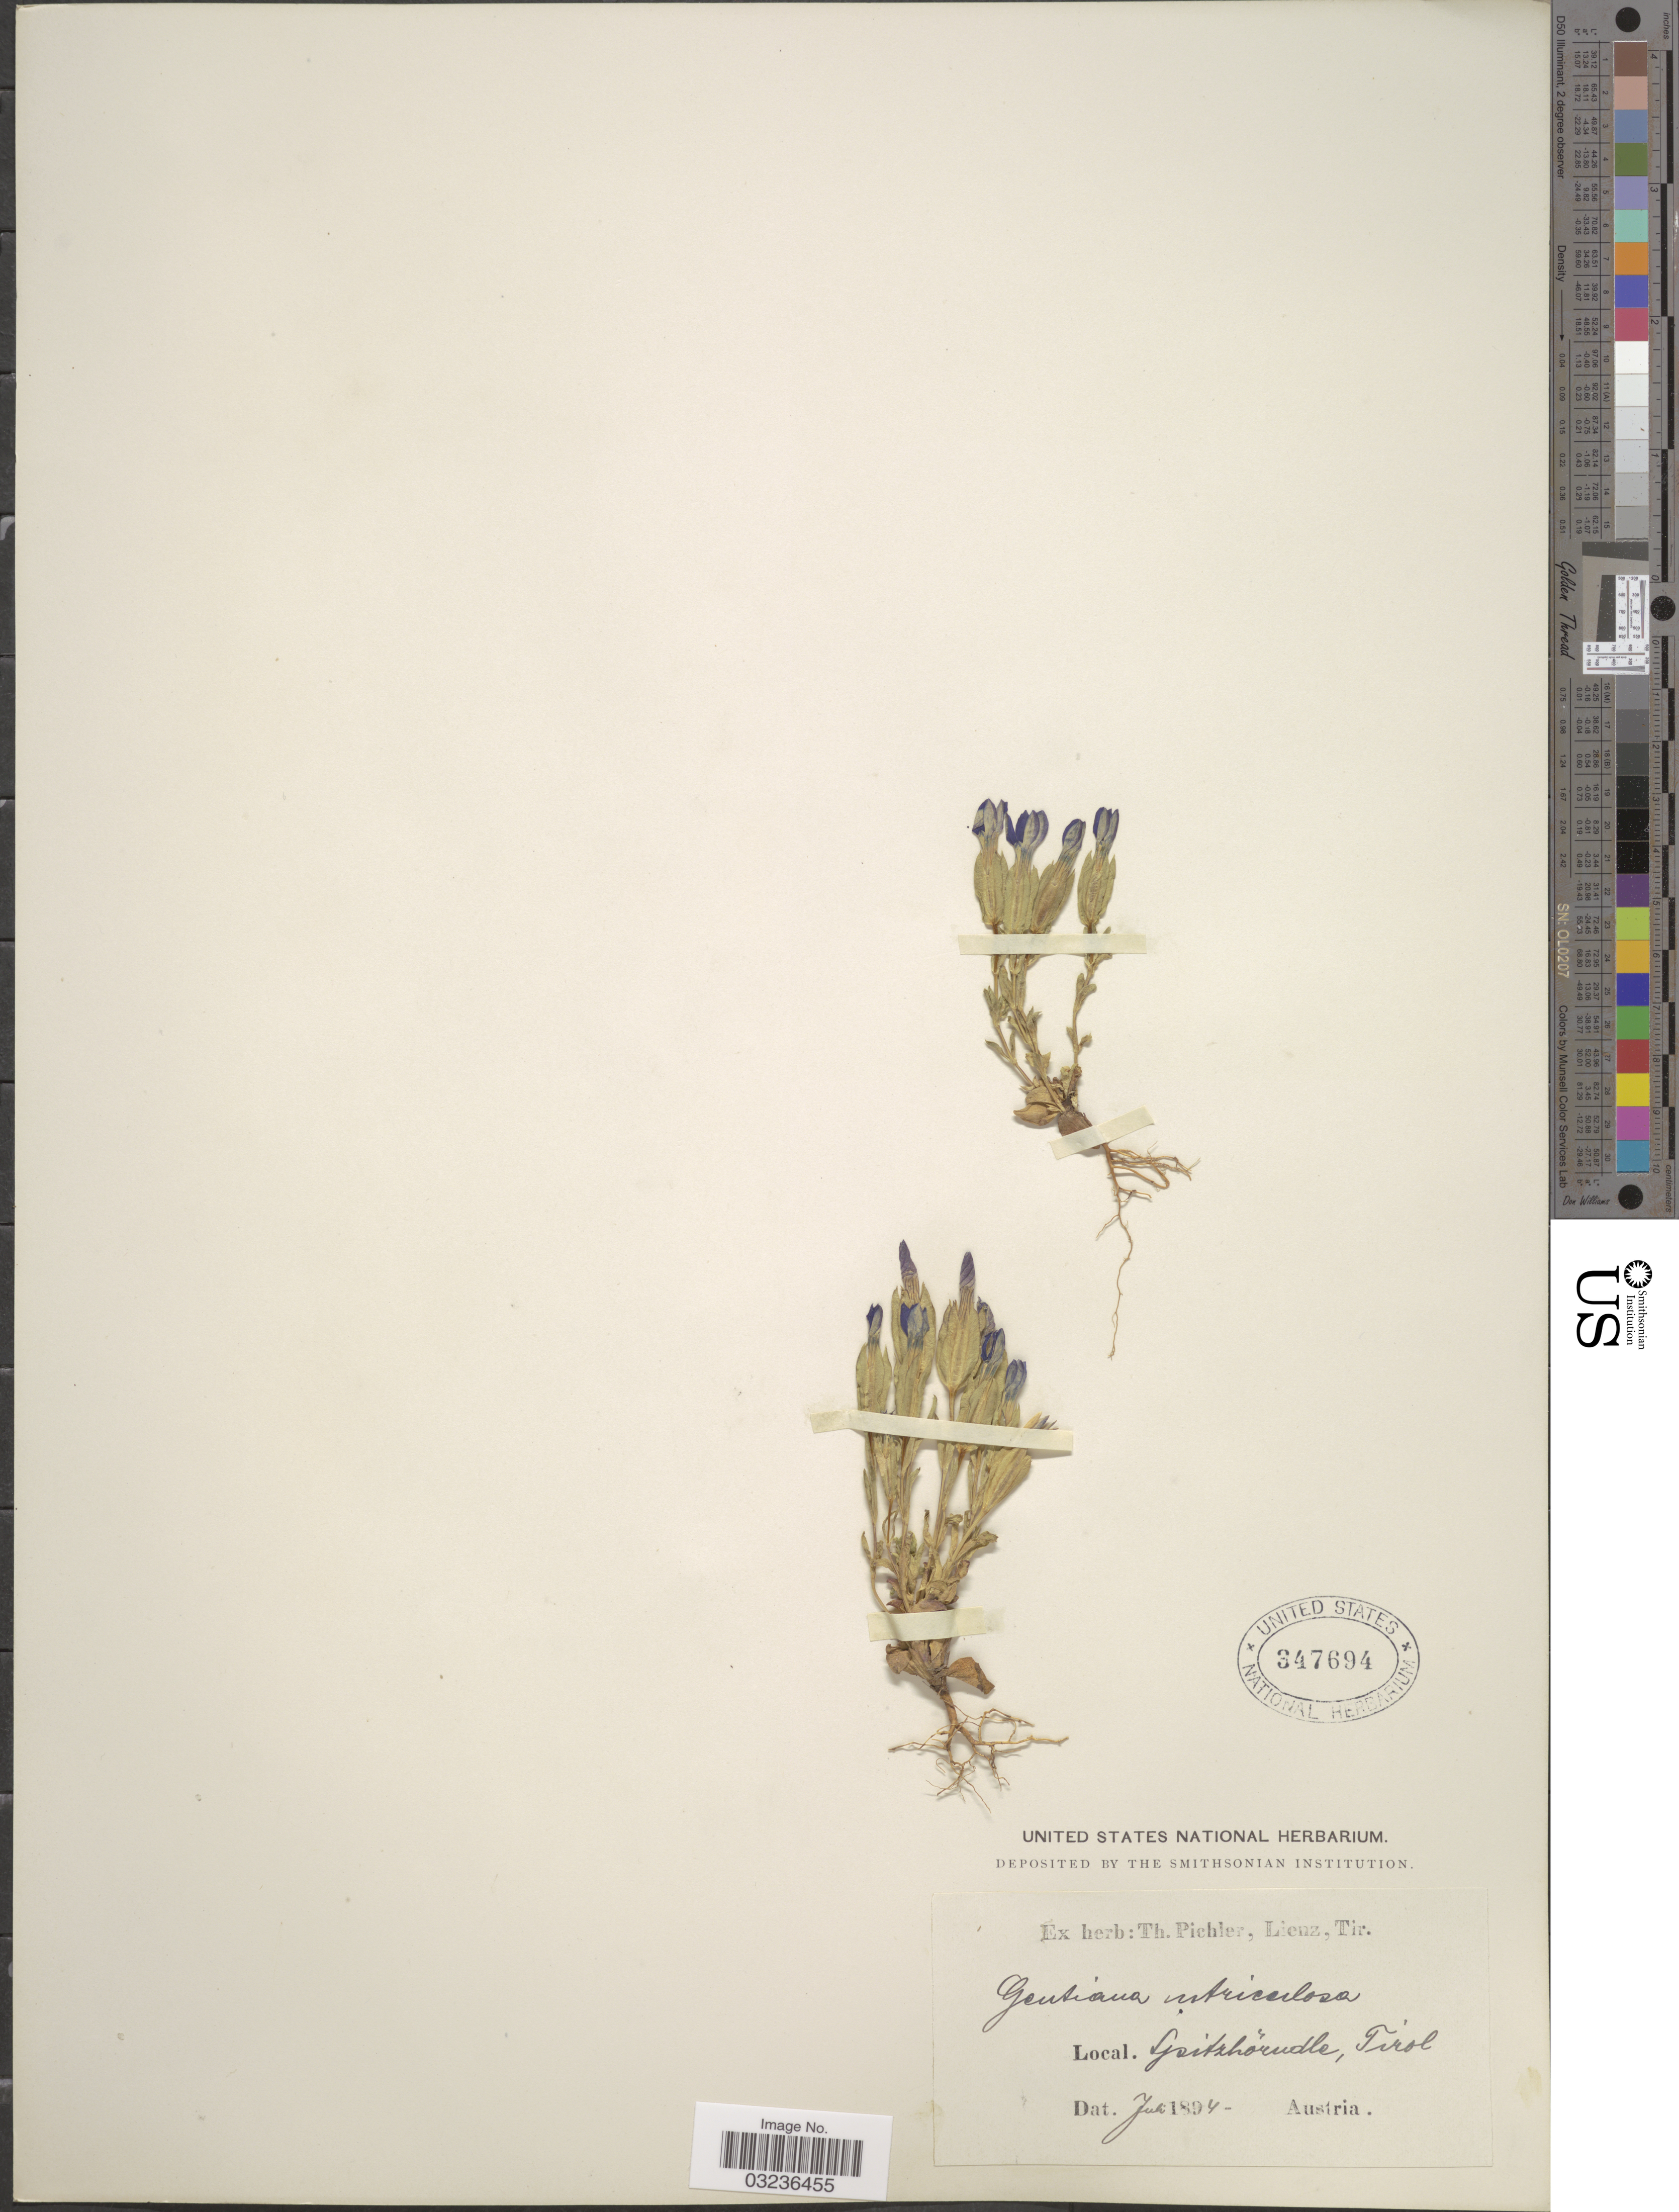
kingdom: Plantae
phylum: Tracheophyta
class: Magnoliopsida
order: Gentianales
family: Gentianaceae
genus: Gentiana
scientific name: Gentiana utriculosa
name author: L.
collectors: ex herb. T. Pichler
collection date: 1894-06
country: Austria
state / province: Tirol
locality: Gsitzhörudle. [interpreted]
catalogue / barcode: US 347694